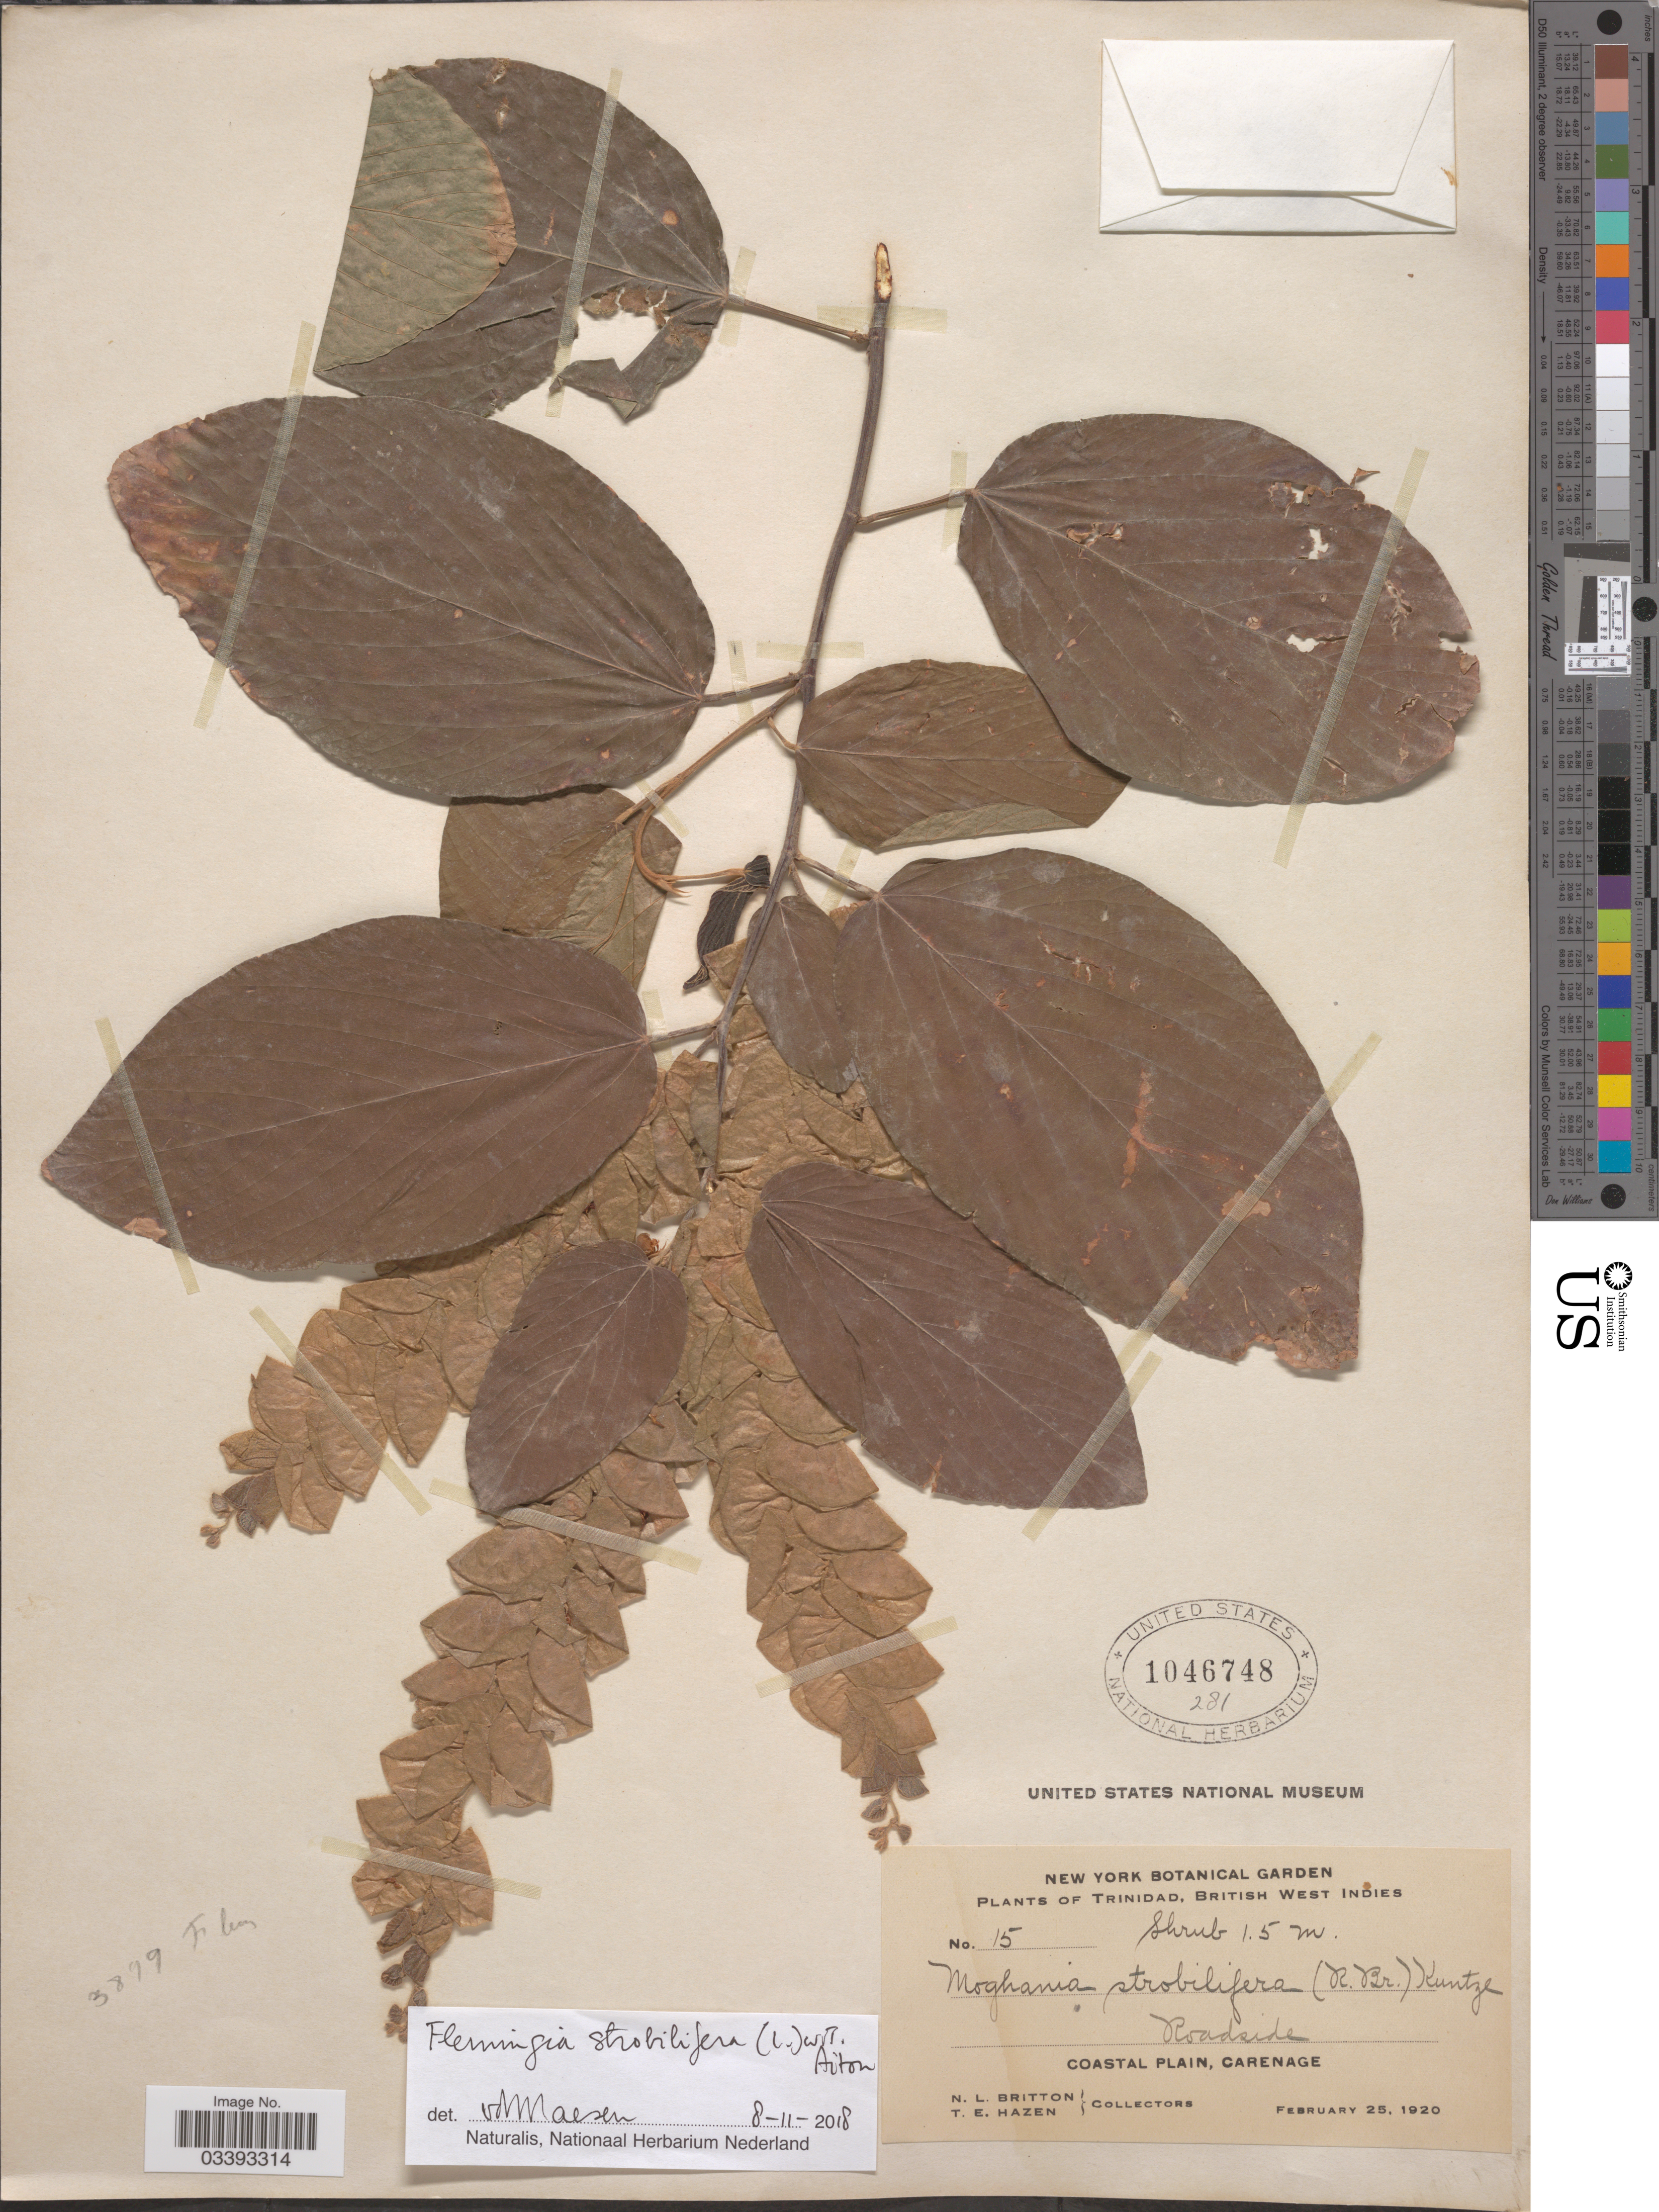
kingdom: Plantae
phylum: Tracheophyta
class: Magnoliopsida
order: Fabales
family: Fabaceae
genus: Flemingia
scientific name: Flemingia strobilifera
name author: (L.) W.T. Aiton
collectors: N. Britton & T. E. Hazen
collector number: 15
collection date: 1920-02-25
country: Trinidad and Tobago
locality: Trinidad, British West Indies. Coastal Plain, Carenage.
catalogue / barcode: US 1046748